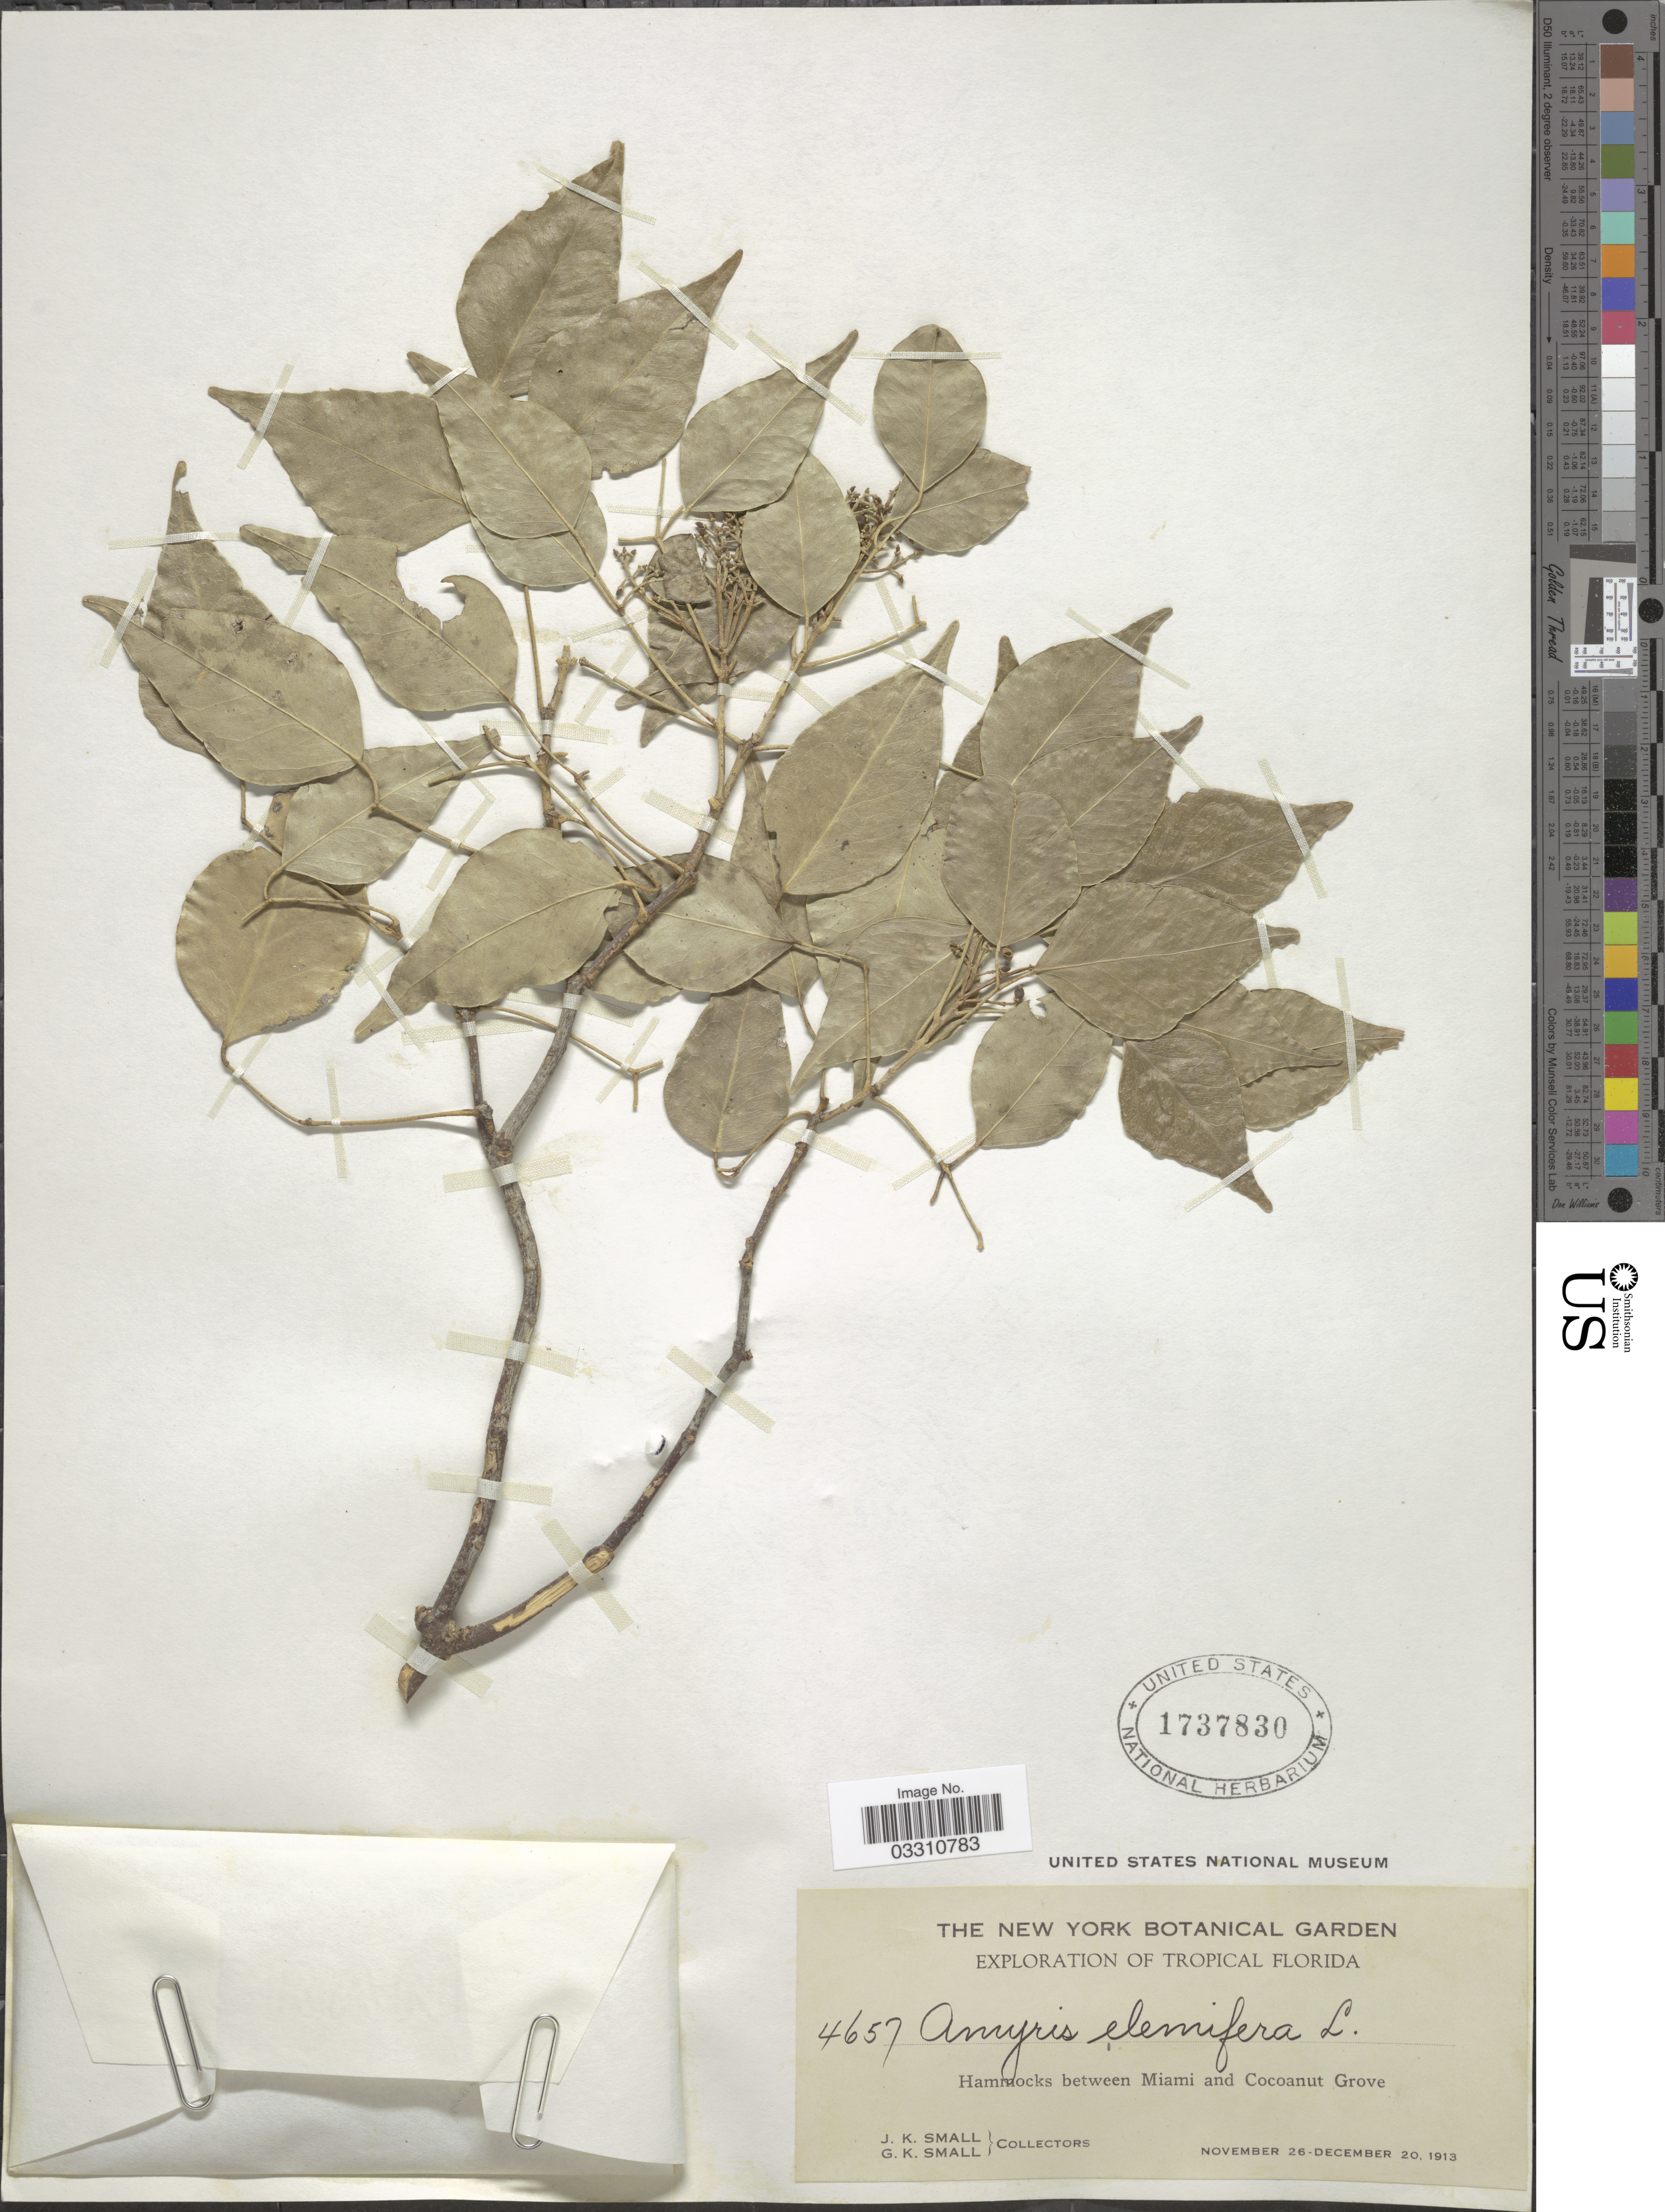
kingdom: Plantae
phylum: Tracheophyta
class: Magnoliopsida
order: Sapindales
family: Rutaceae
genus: Amyris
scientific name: Amyris elemifera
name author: L.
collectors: J. K. Small & G. K. Small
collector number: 4657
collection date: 1913-11-26/1913-12-20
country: United States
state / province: Florida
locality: Hammocks between Miami and Cocoanut Grove.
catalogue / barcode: US 1737830